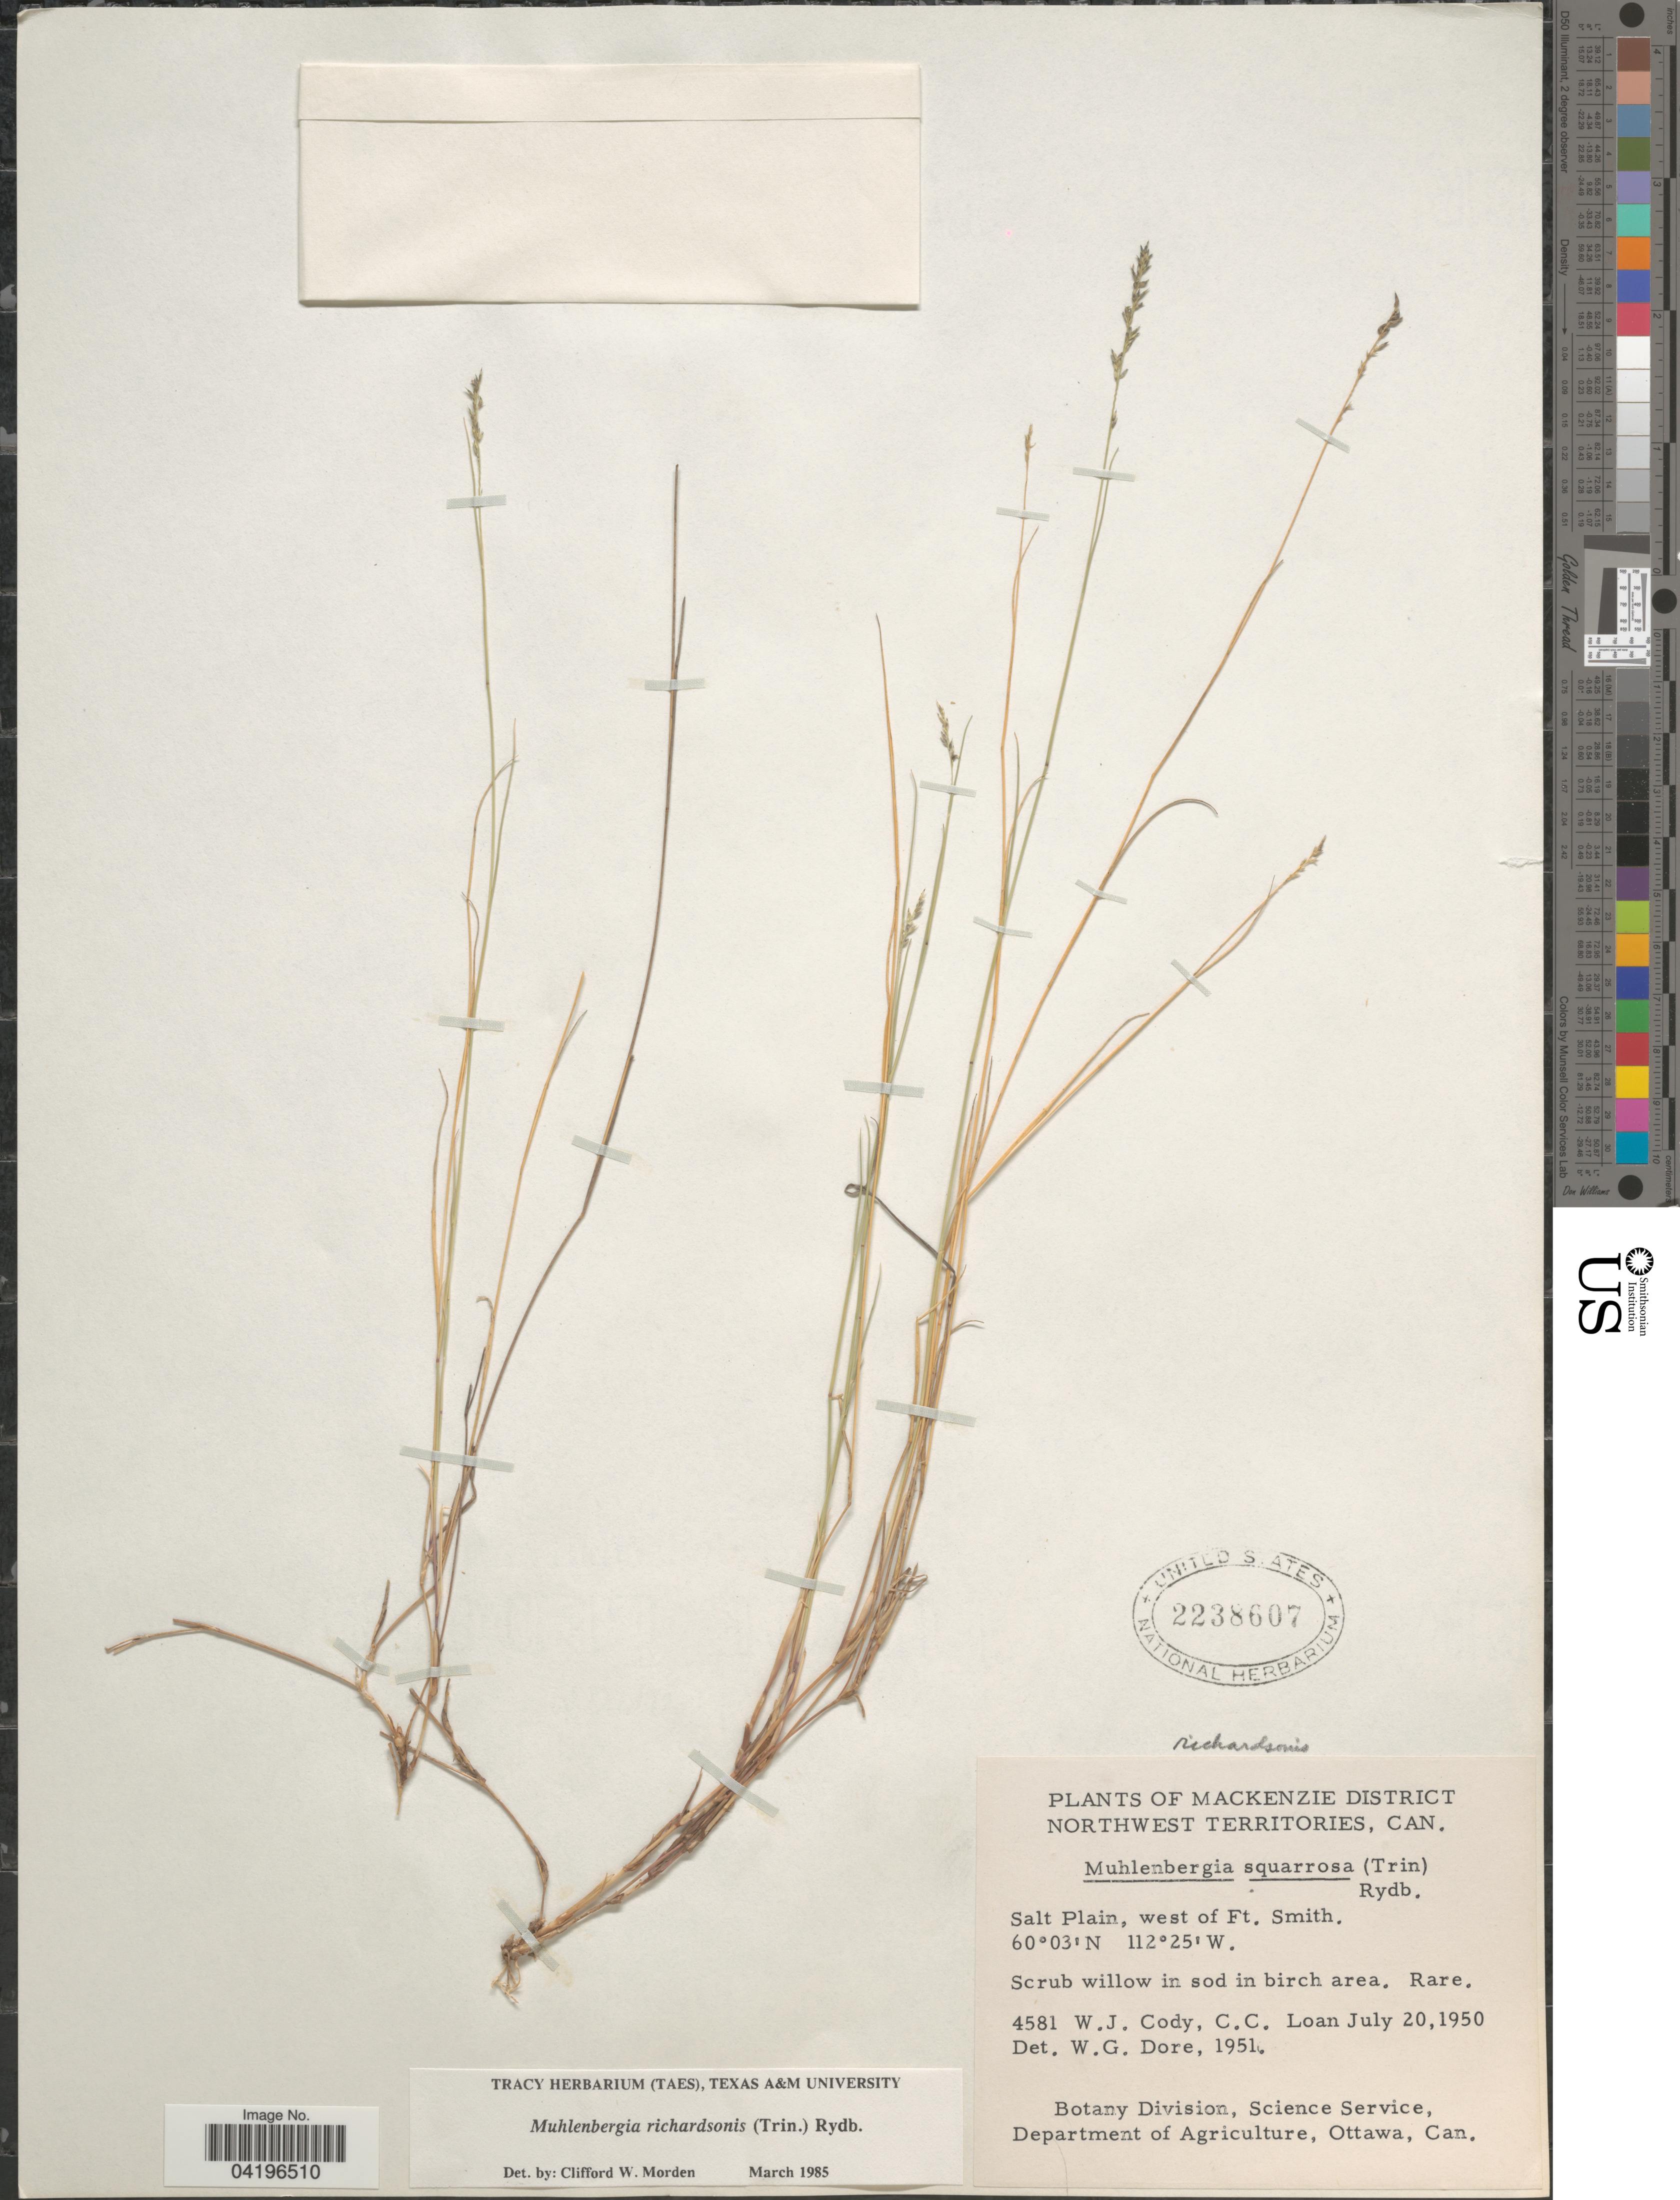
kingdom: Plantae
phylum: Tracheophyta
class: Liliopsida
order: Poales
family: Poaceae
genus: Muhlenbergia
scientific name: Muhlenbergia richardsonis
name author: (Trin.) Rydb.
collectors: W. Cody & C. Loan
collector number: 4581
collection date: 1950-07-20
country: Canada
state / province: Northwest Territories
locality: Mackenzie District. Salt Plain, west of Ft. Smith.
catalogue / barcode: US 2238607